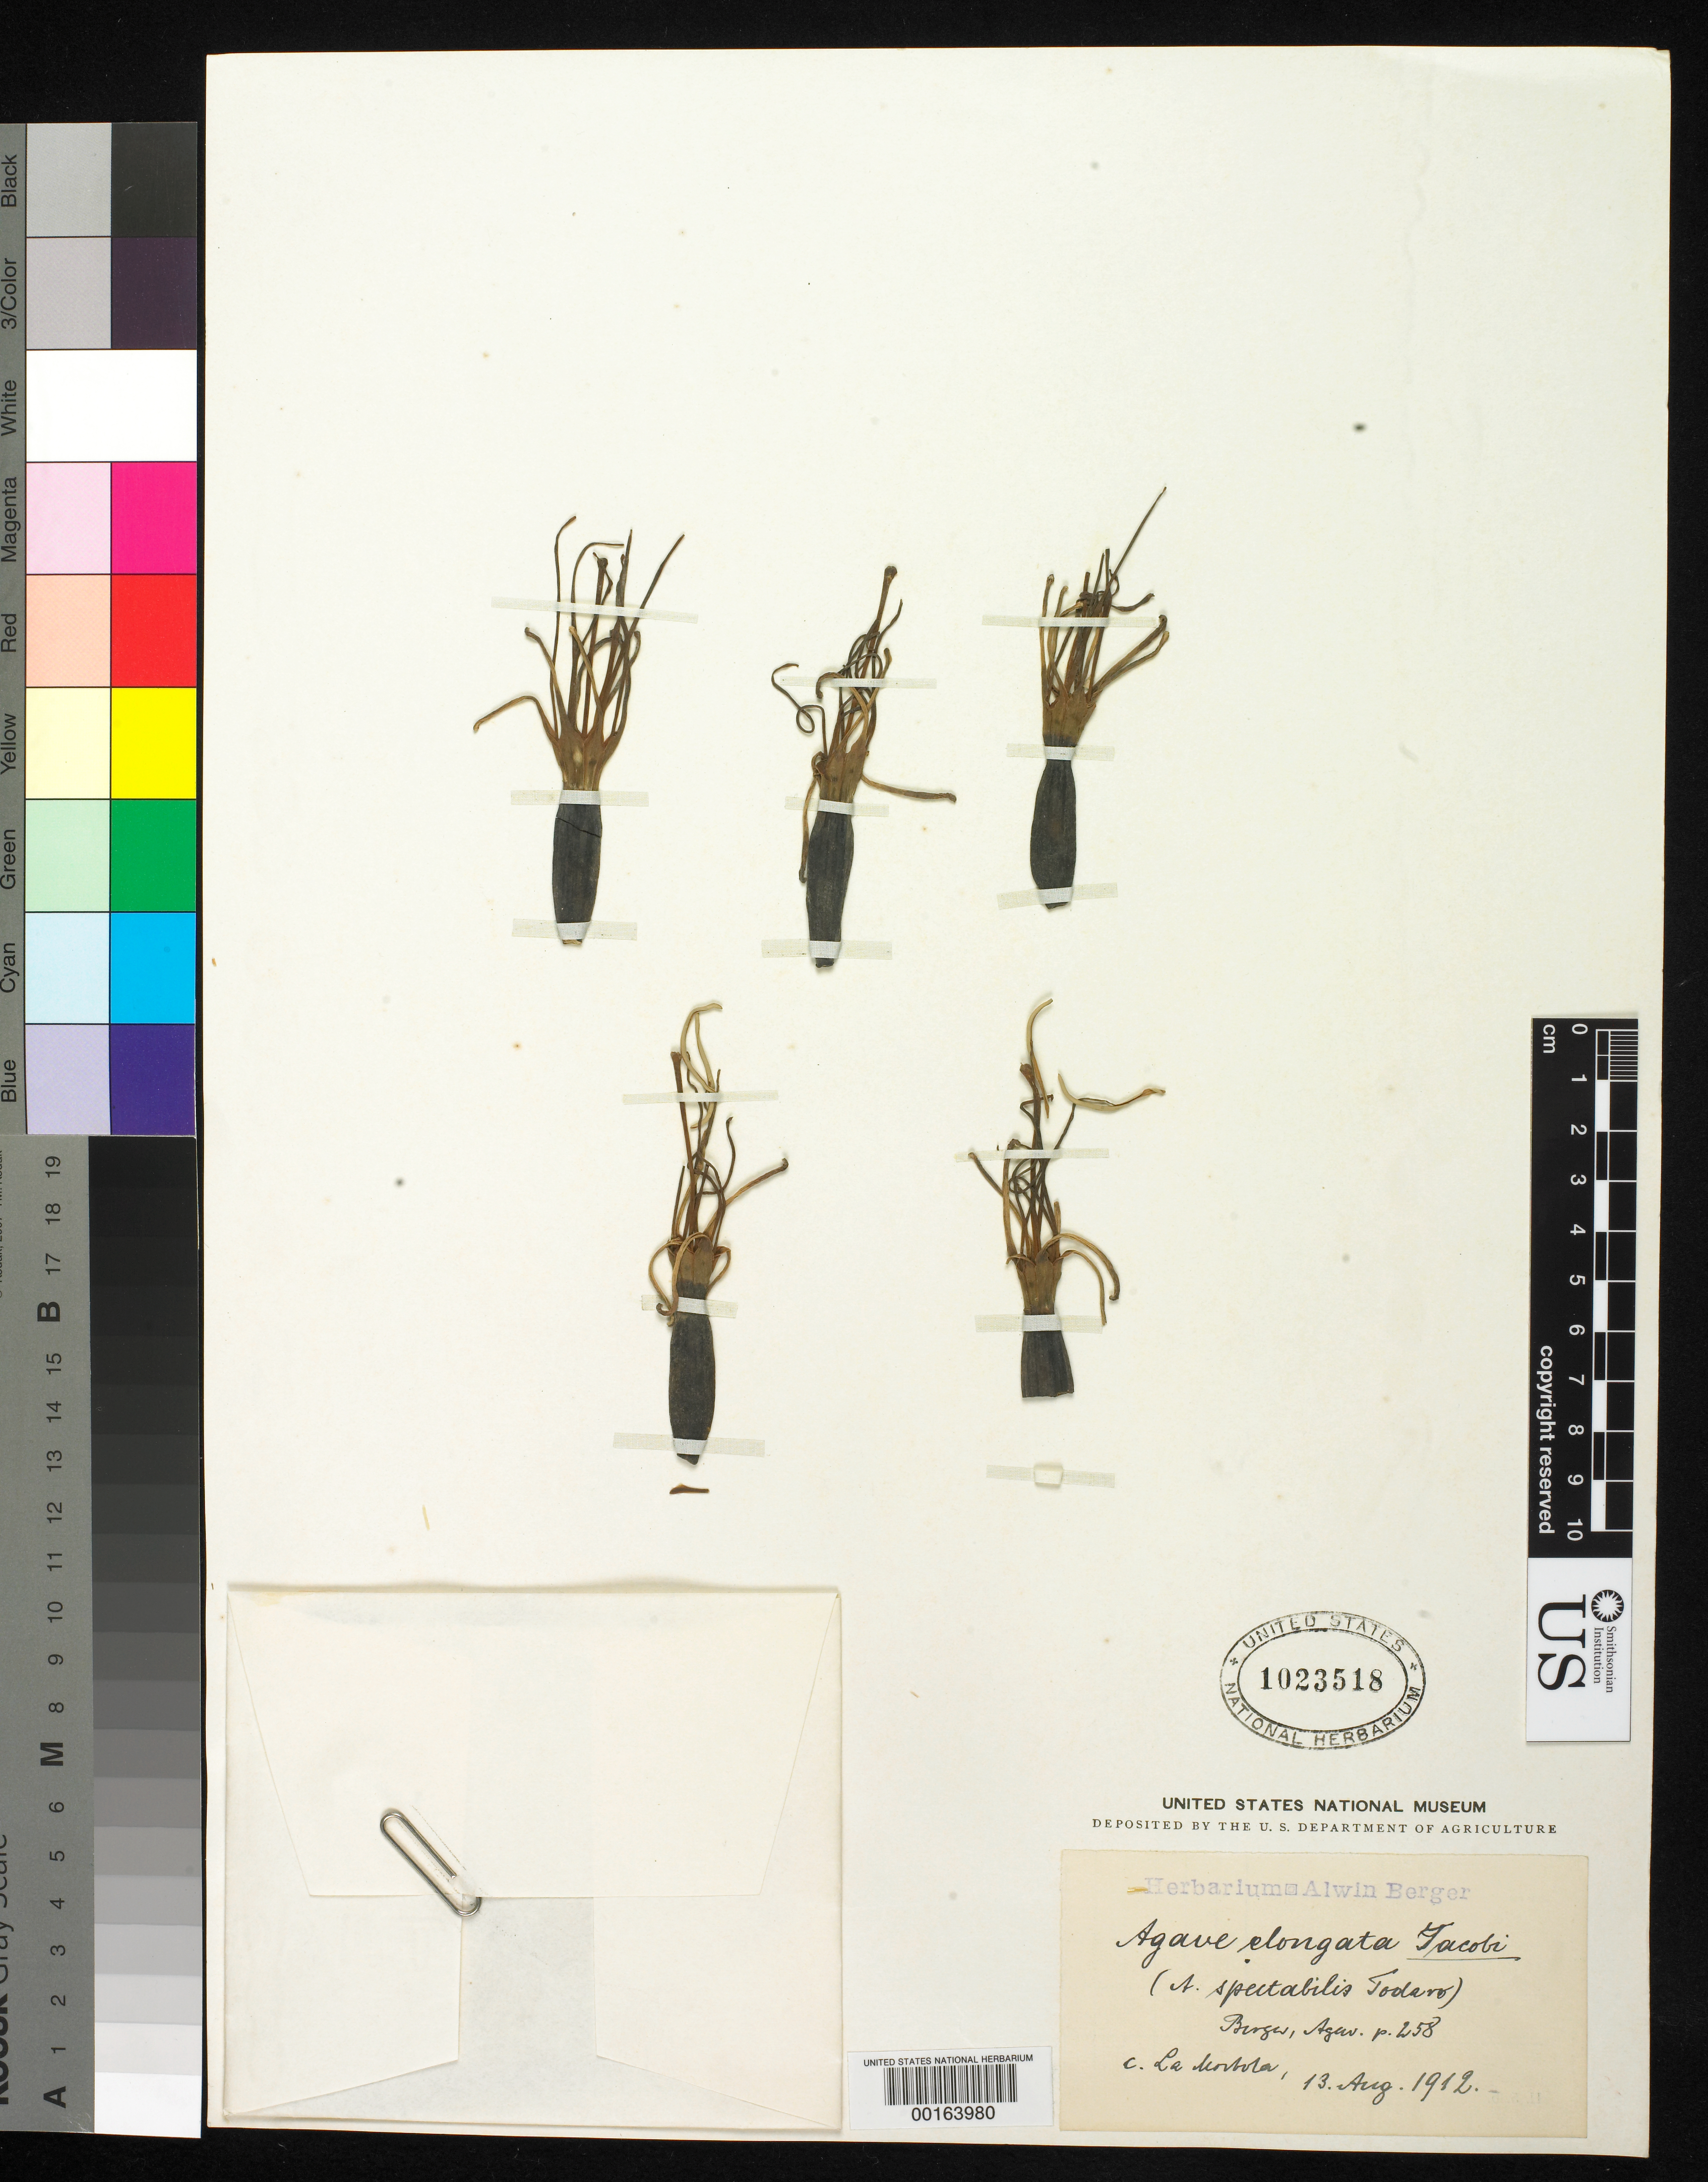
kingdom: Plantae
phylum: Tracheophyta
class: Liliopsida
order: Asparagales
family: Asparagaceae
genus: Agave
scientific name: Agave elongata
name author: Jacobi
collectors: ex herb. A. Berger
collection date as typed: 02 Aug 1908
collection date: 1908-08-02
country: Italy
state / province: Liguria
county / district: Imperia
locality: La Mortola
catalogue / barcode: US 1023518